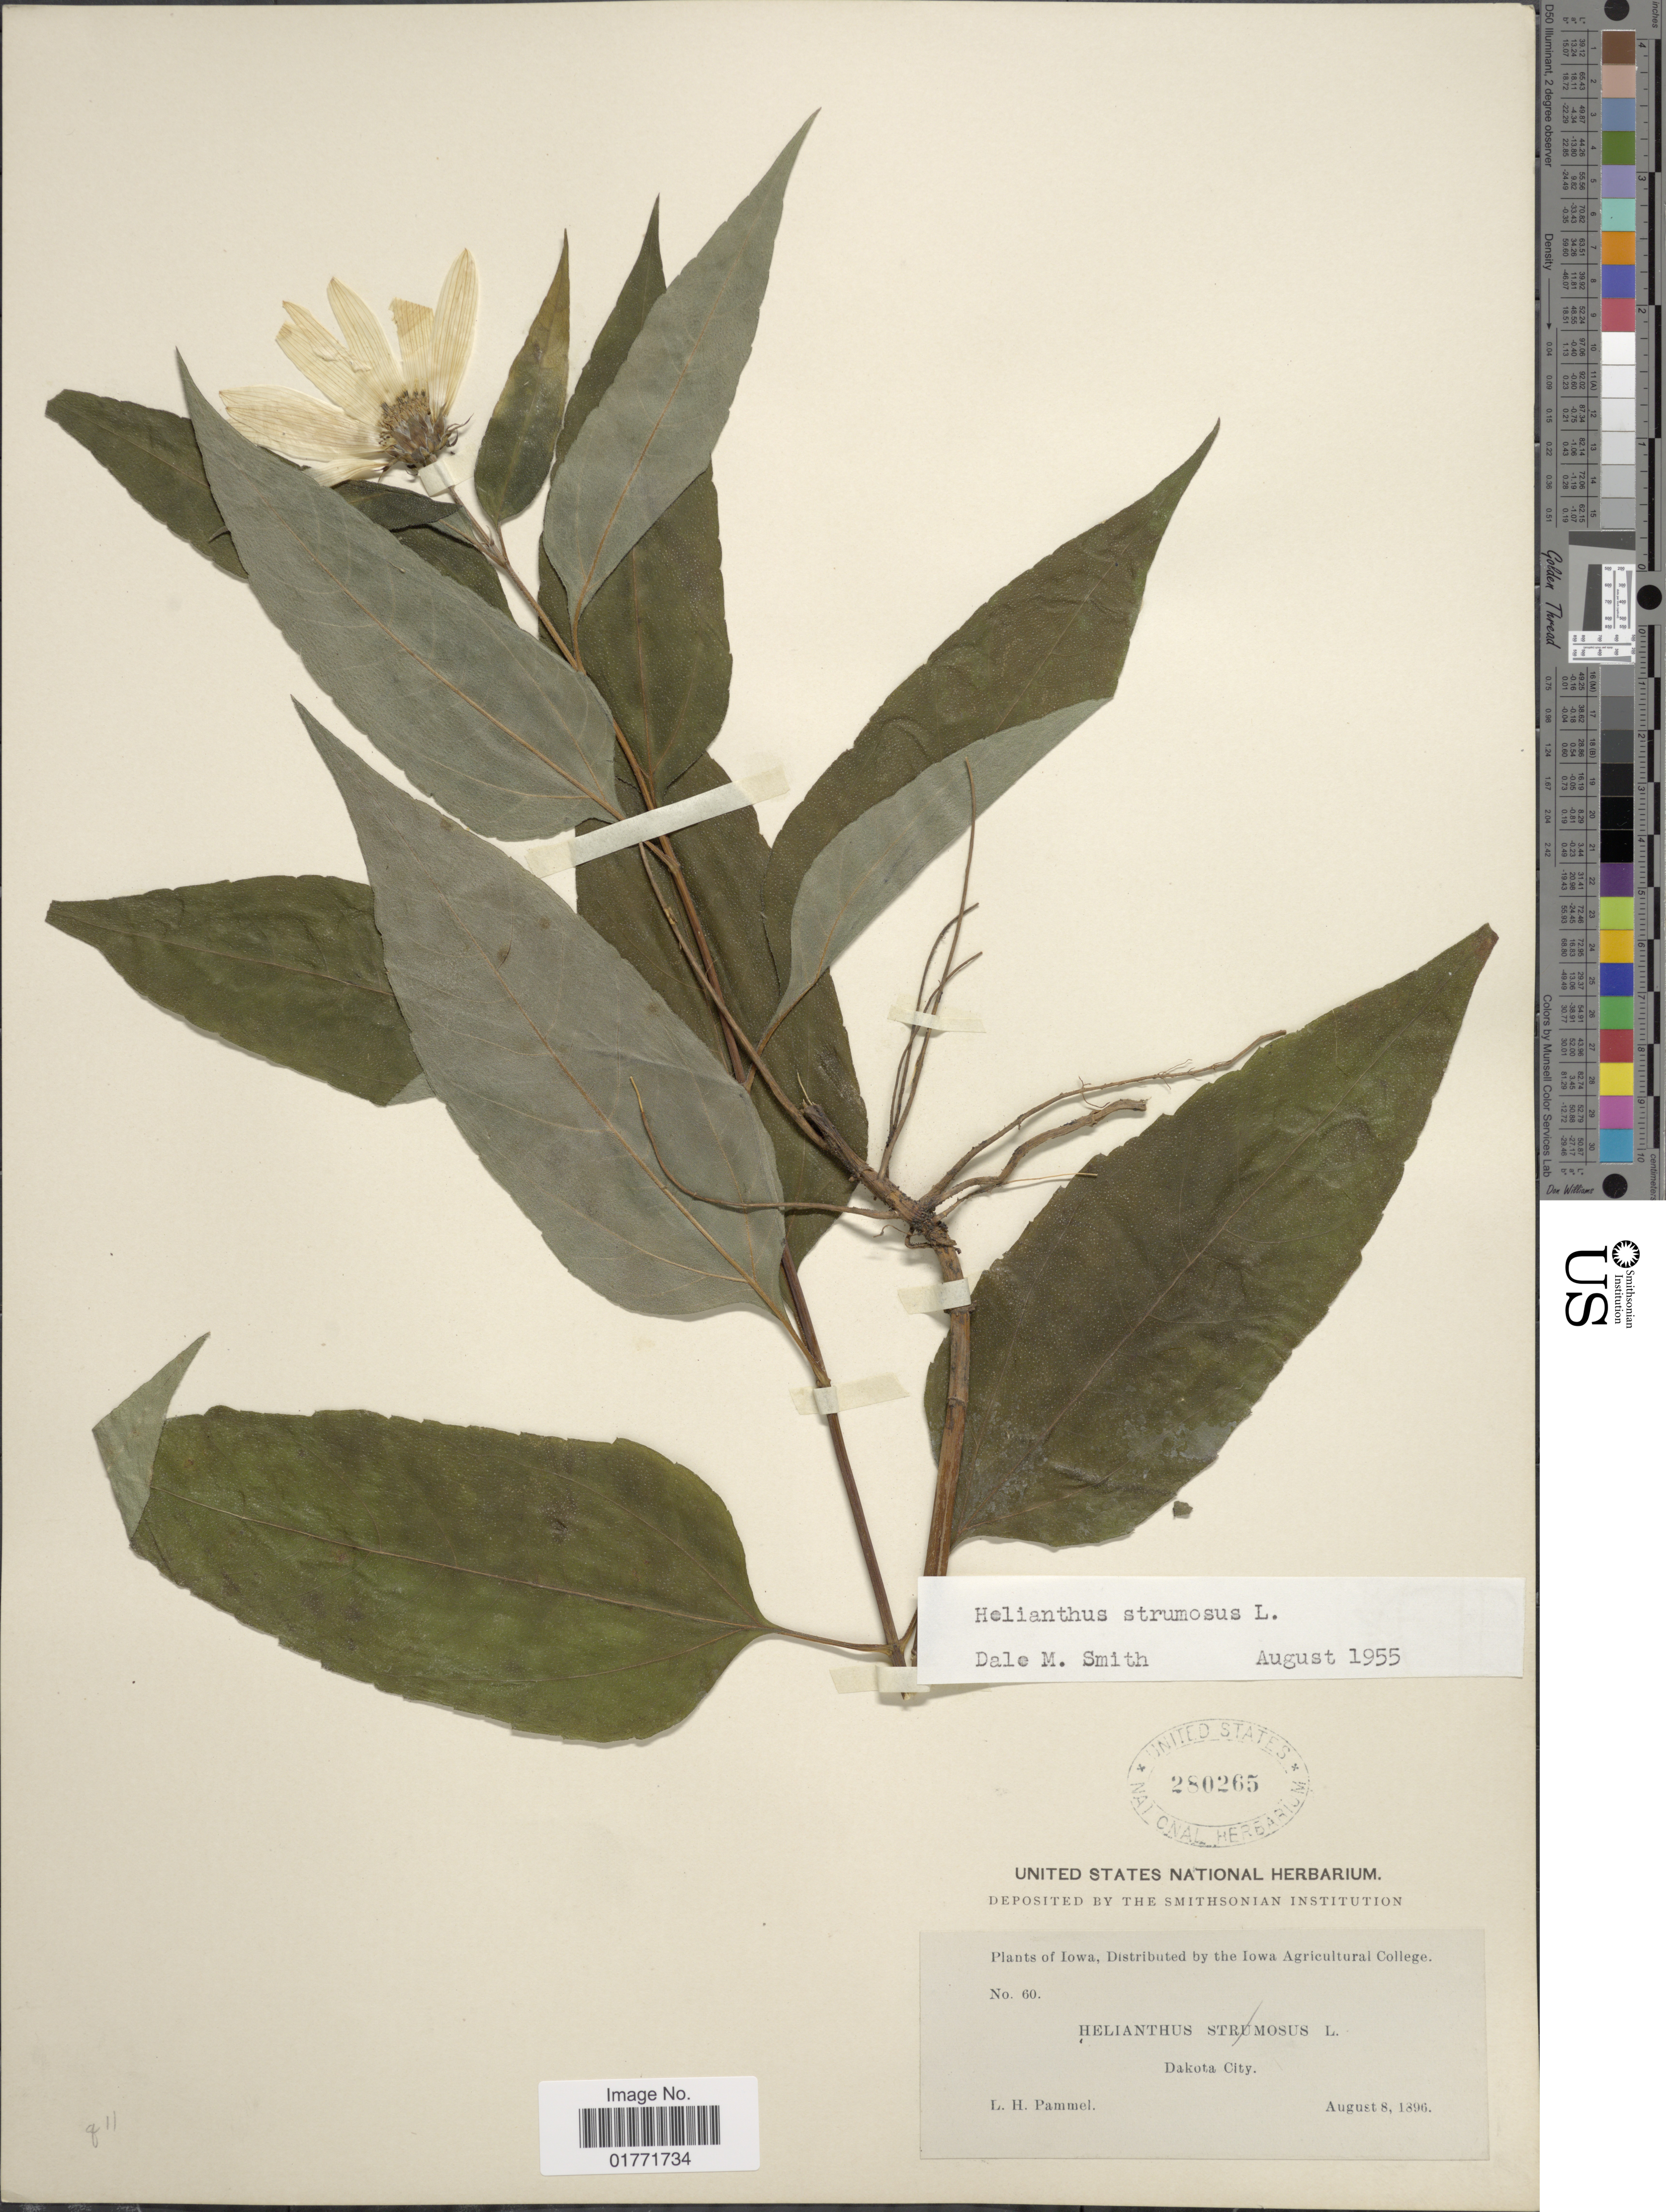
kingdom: Plantae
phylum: Tracheophyta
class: Magnoliopsida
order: Asterales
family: Asteraceae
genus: Helianthus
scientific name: Helianthus strumosus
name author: L.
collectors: L. Pammel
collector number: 60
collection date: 1896-08-08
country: United States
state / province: Iowa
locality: Dakota City.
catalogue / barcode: US 280265